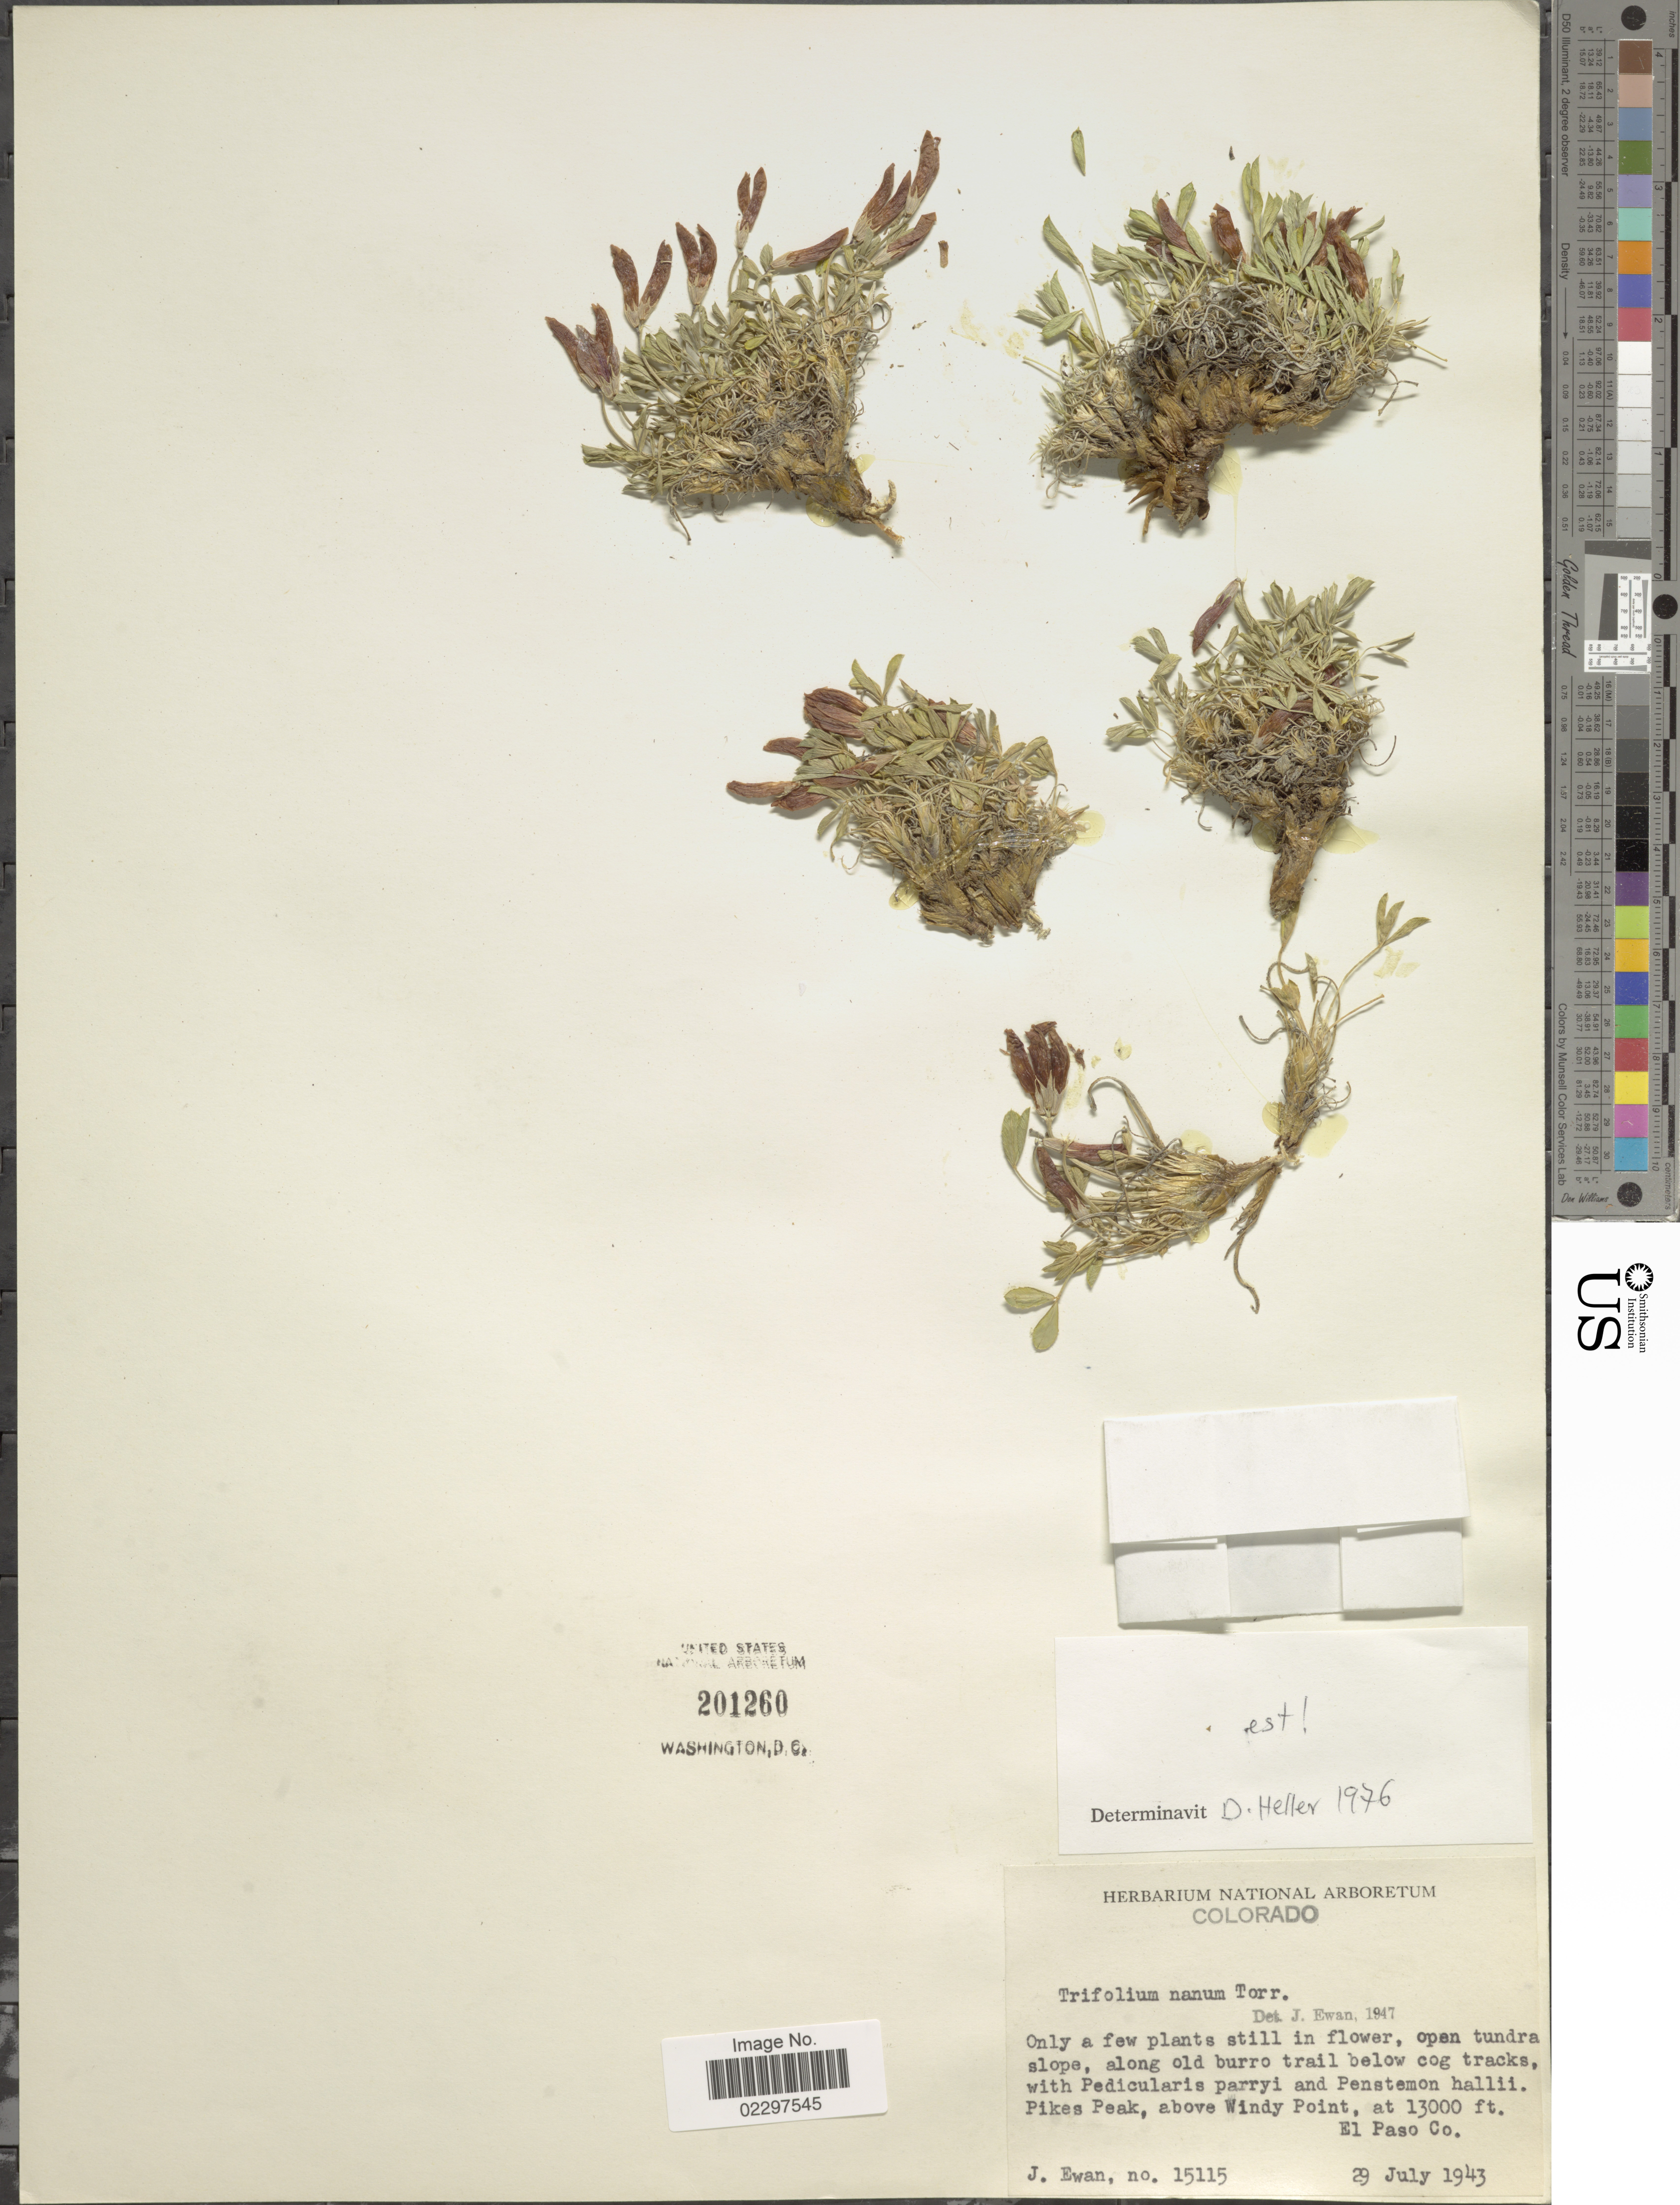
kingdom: Plantae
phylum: Tracheophyta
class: Magnoliopsida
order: Fabales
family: Fabaceae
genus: Trifolium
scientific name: Trifolium nanum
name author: Torr.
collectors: J. A. Ewan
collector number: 15115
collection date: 1943-07-29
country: United States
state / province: Colorado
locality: Pikes Peak, above Windy Point, El Paso Co.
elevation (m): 3962